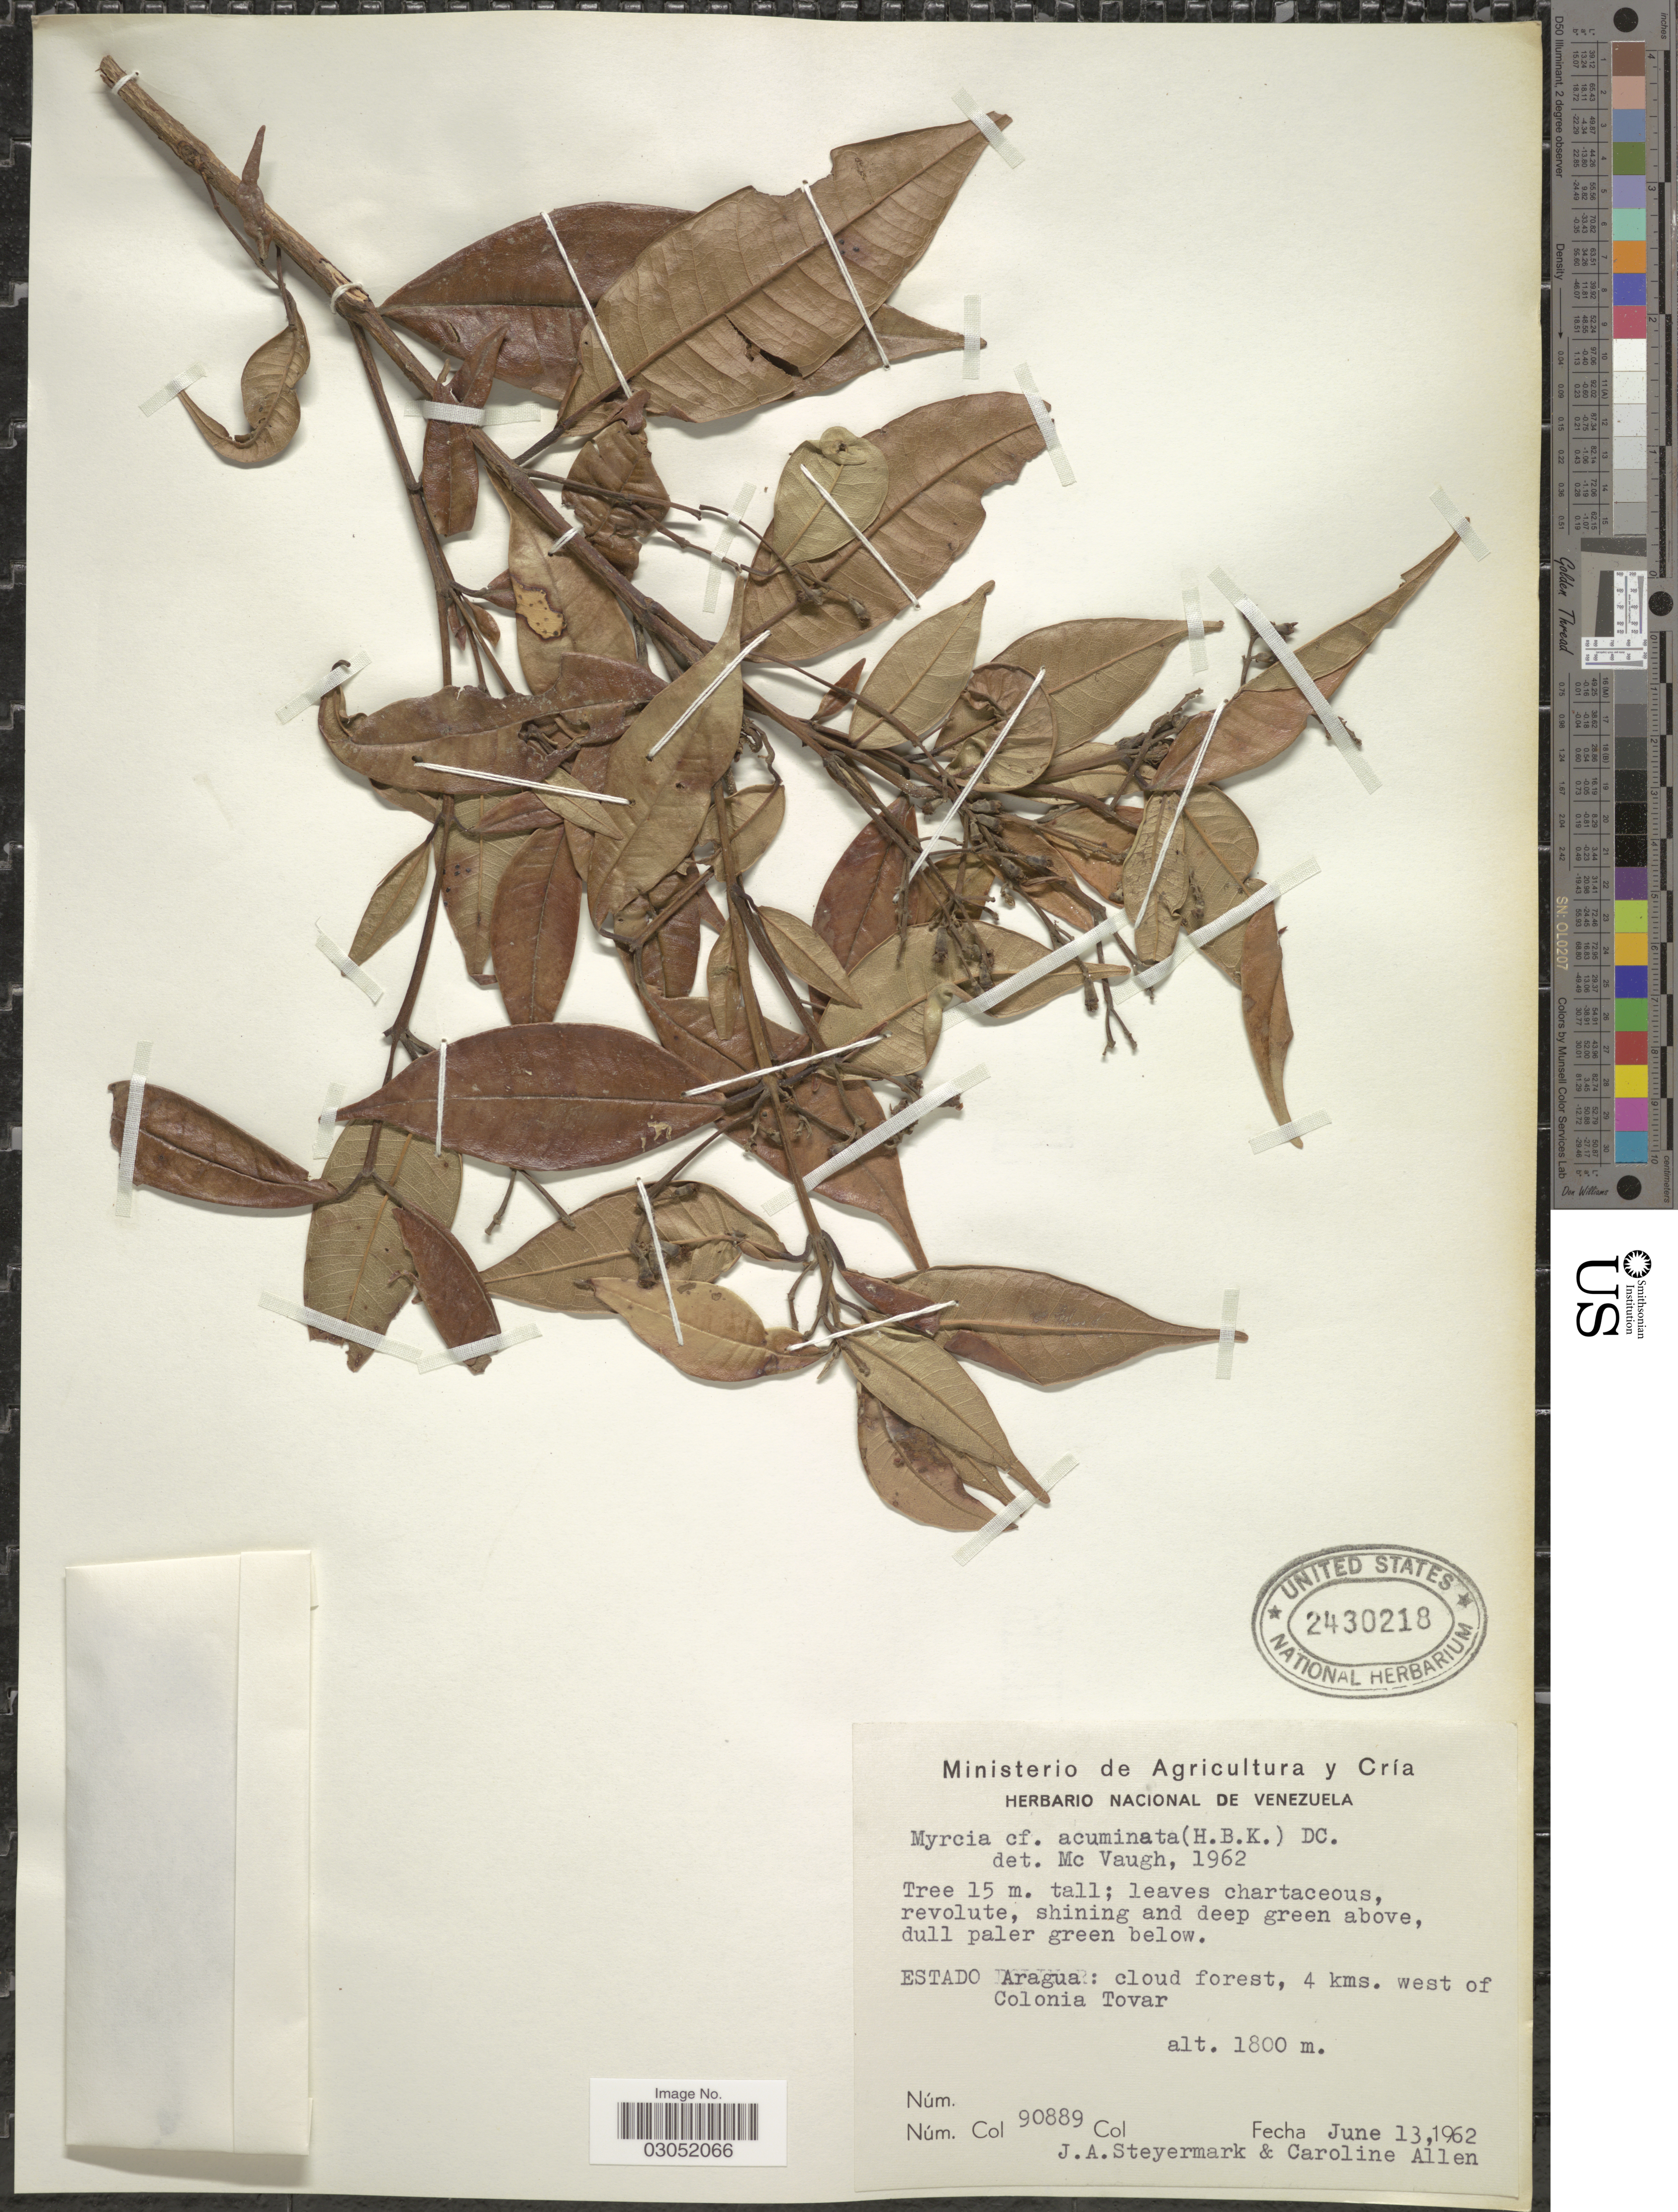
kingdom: Plantae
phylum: Tracheophyta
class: Magnoliopsida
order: Myrtales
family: Myrtaceae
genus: Myrcia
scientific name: Myrcia acuminata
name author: (Kunth) DC.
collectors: J. Steyermark & C. K. Allen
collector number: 90889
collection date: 1962-06-13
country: Venezuela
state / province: Aragua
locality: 4 kms. west of Colonia Tovar.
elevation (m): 1800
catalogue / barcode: US 2430218